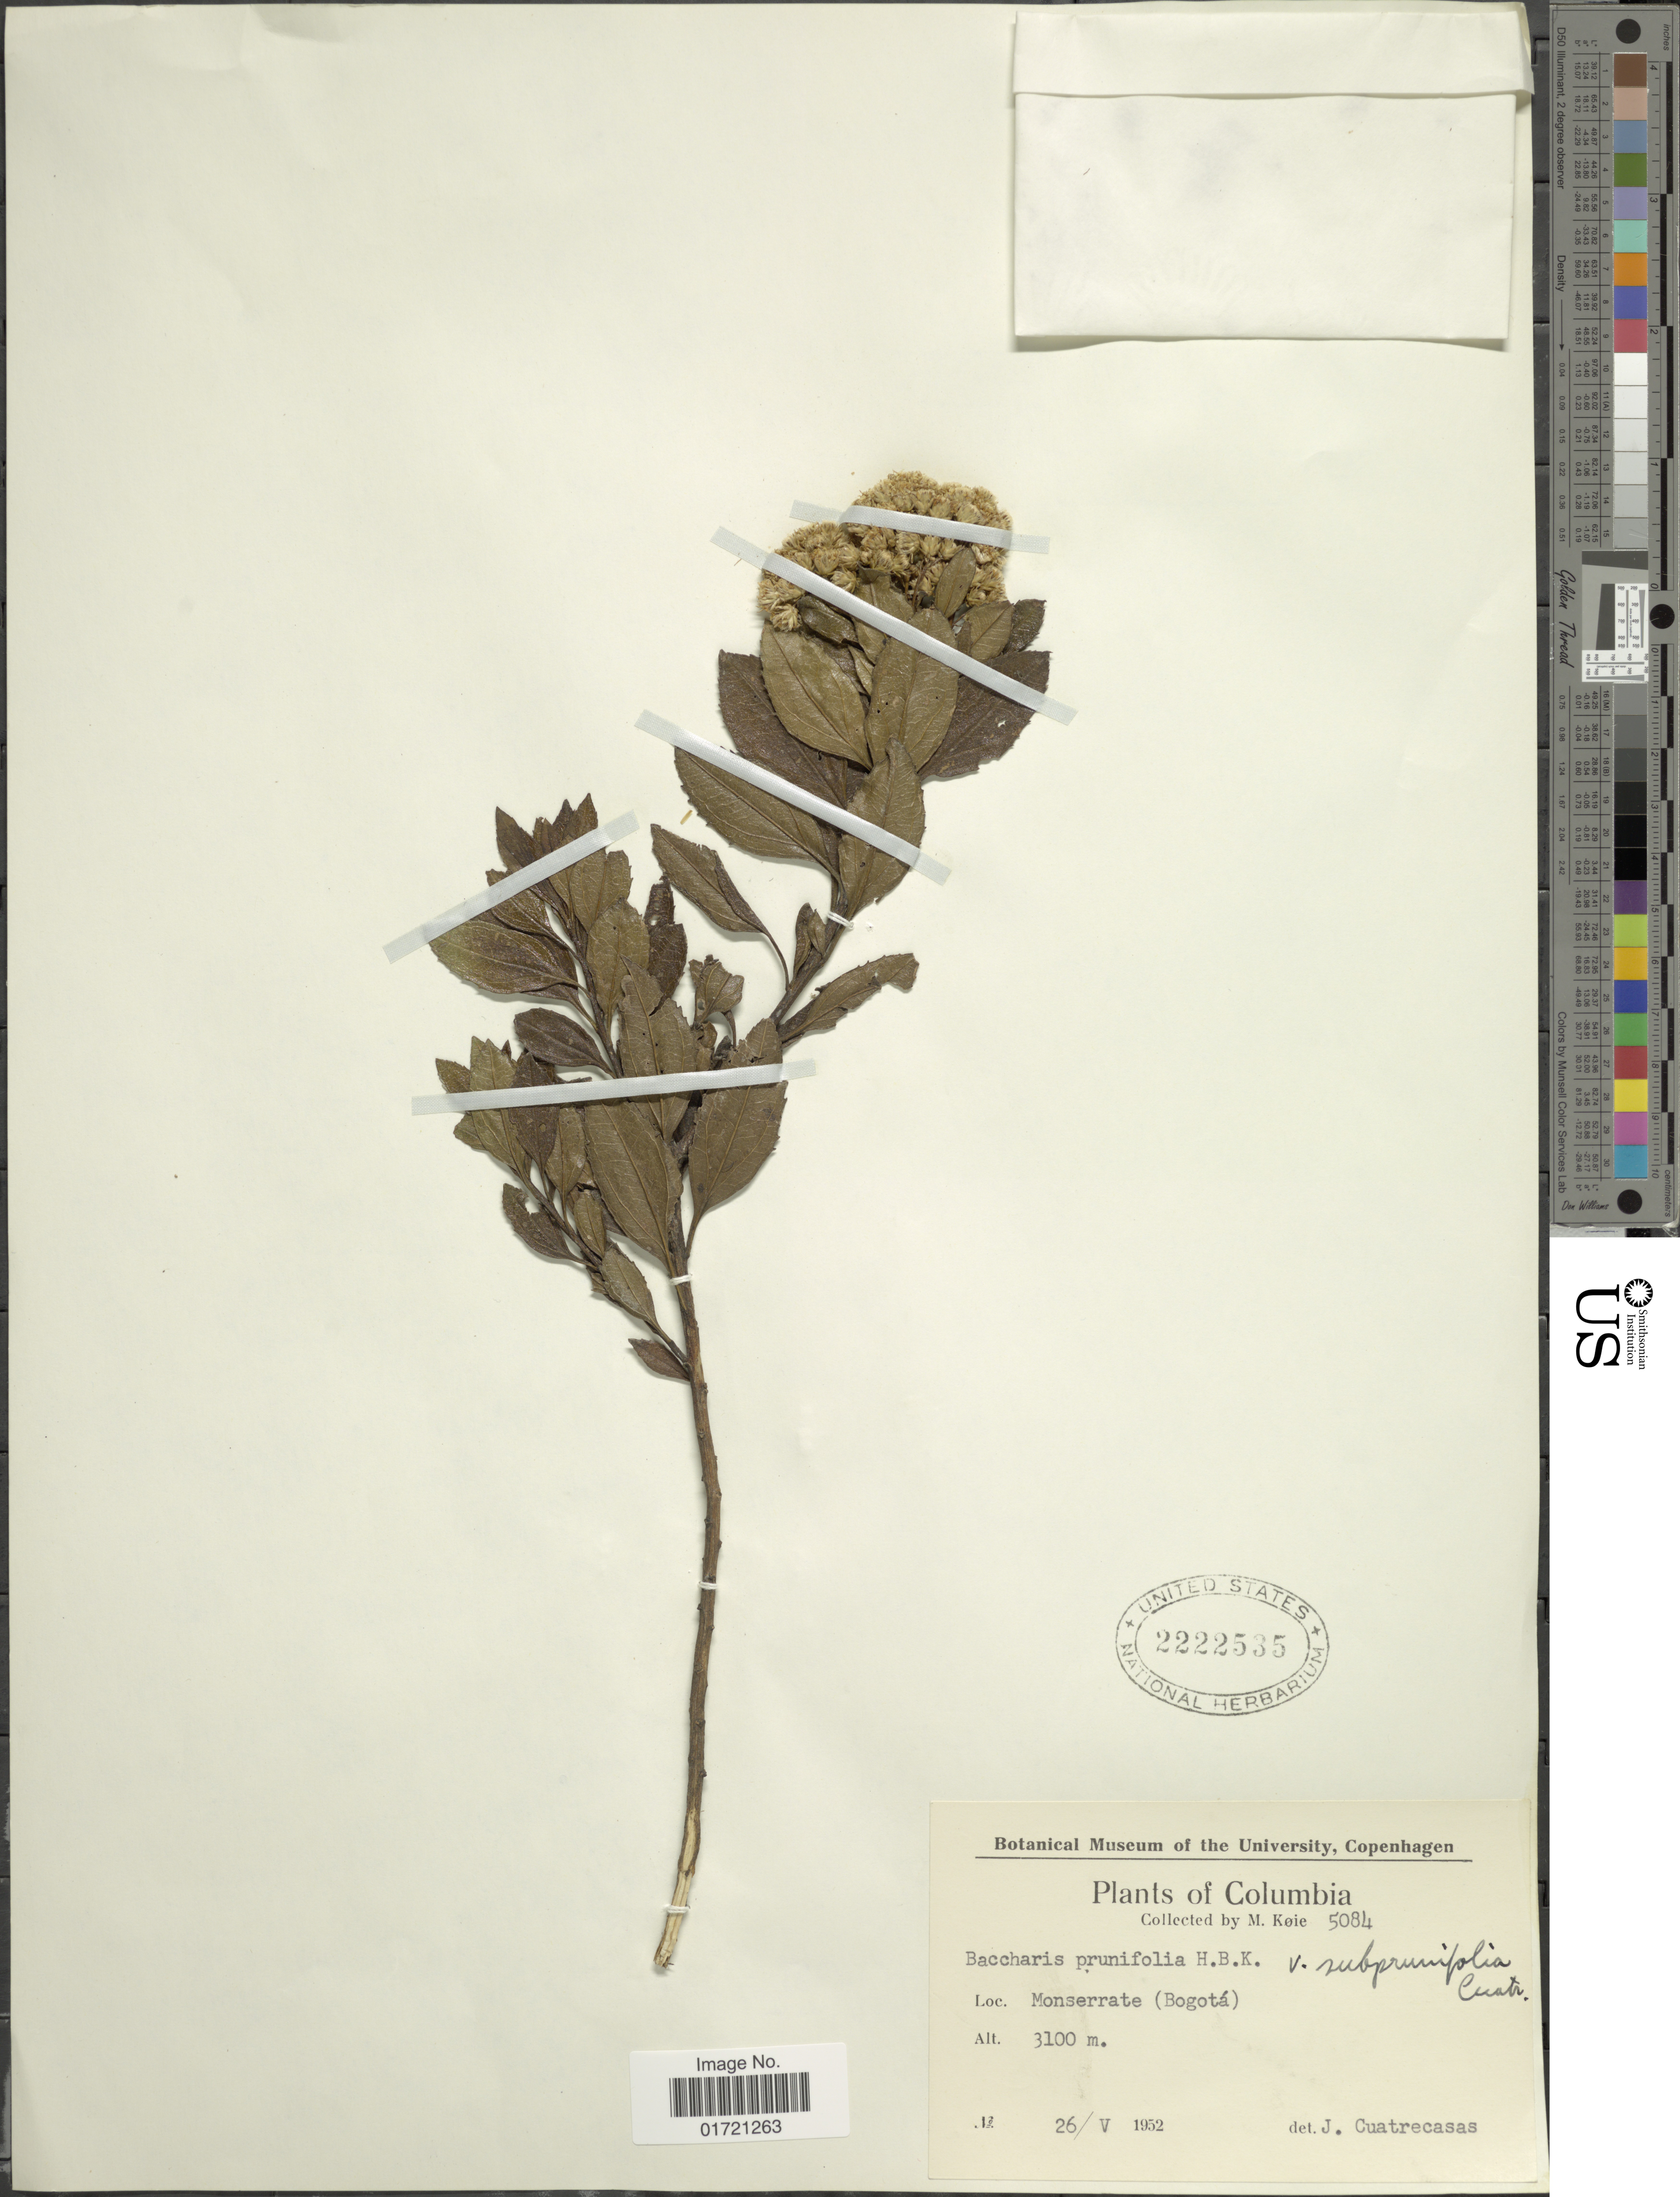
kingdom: Plantae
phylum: Tracheophyta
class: Magnoliopsida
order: Asterales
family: Asteraceae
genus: Baccharis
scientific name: Baccharis prunifolia var. subprunifolia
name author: Cuatrec.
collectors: M. Köie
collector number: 5084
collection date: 1952-05-26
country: Colombia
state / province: Bogota D.C.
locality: Monserrate (Bogotá).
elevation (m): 3100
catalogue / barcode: US 2222535